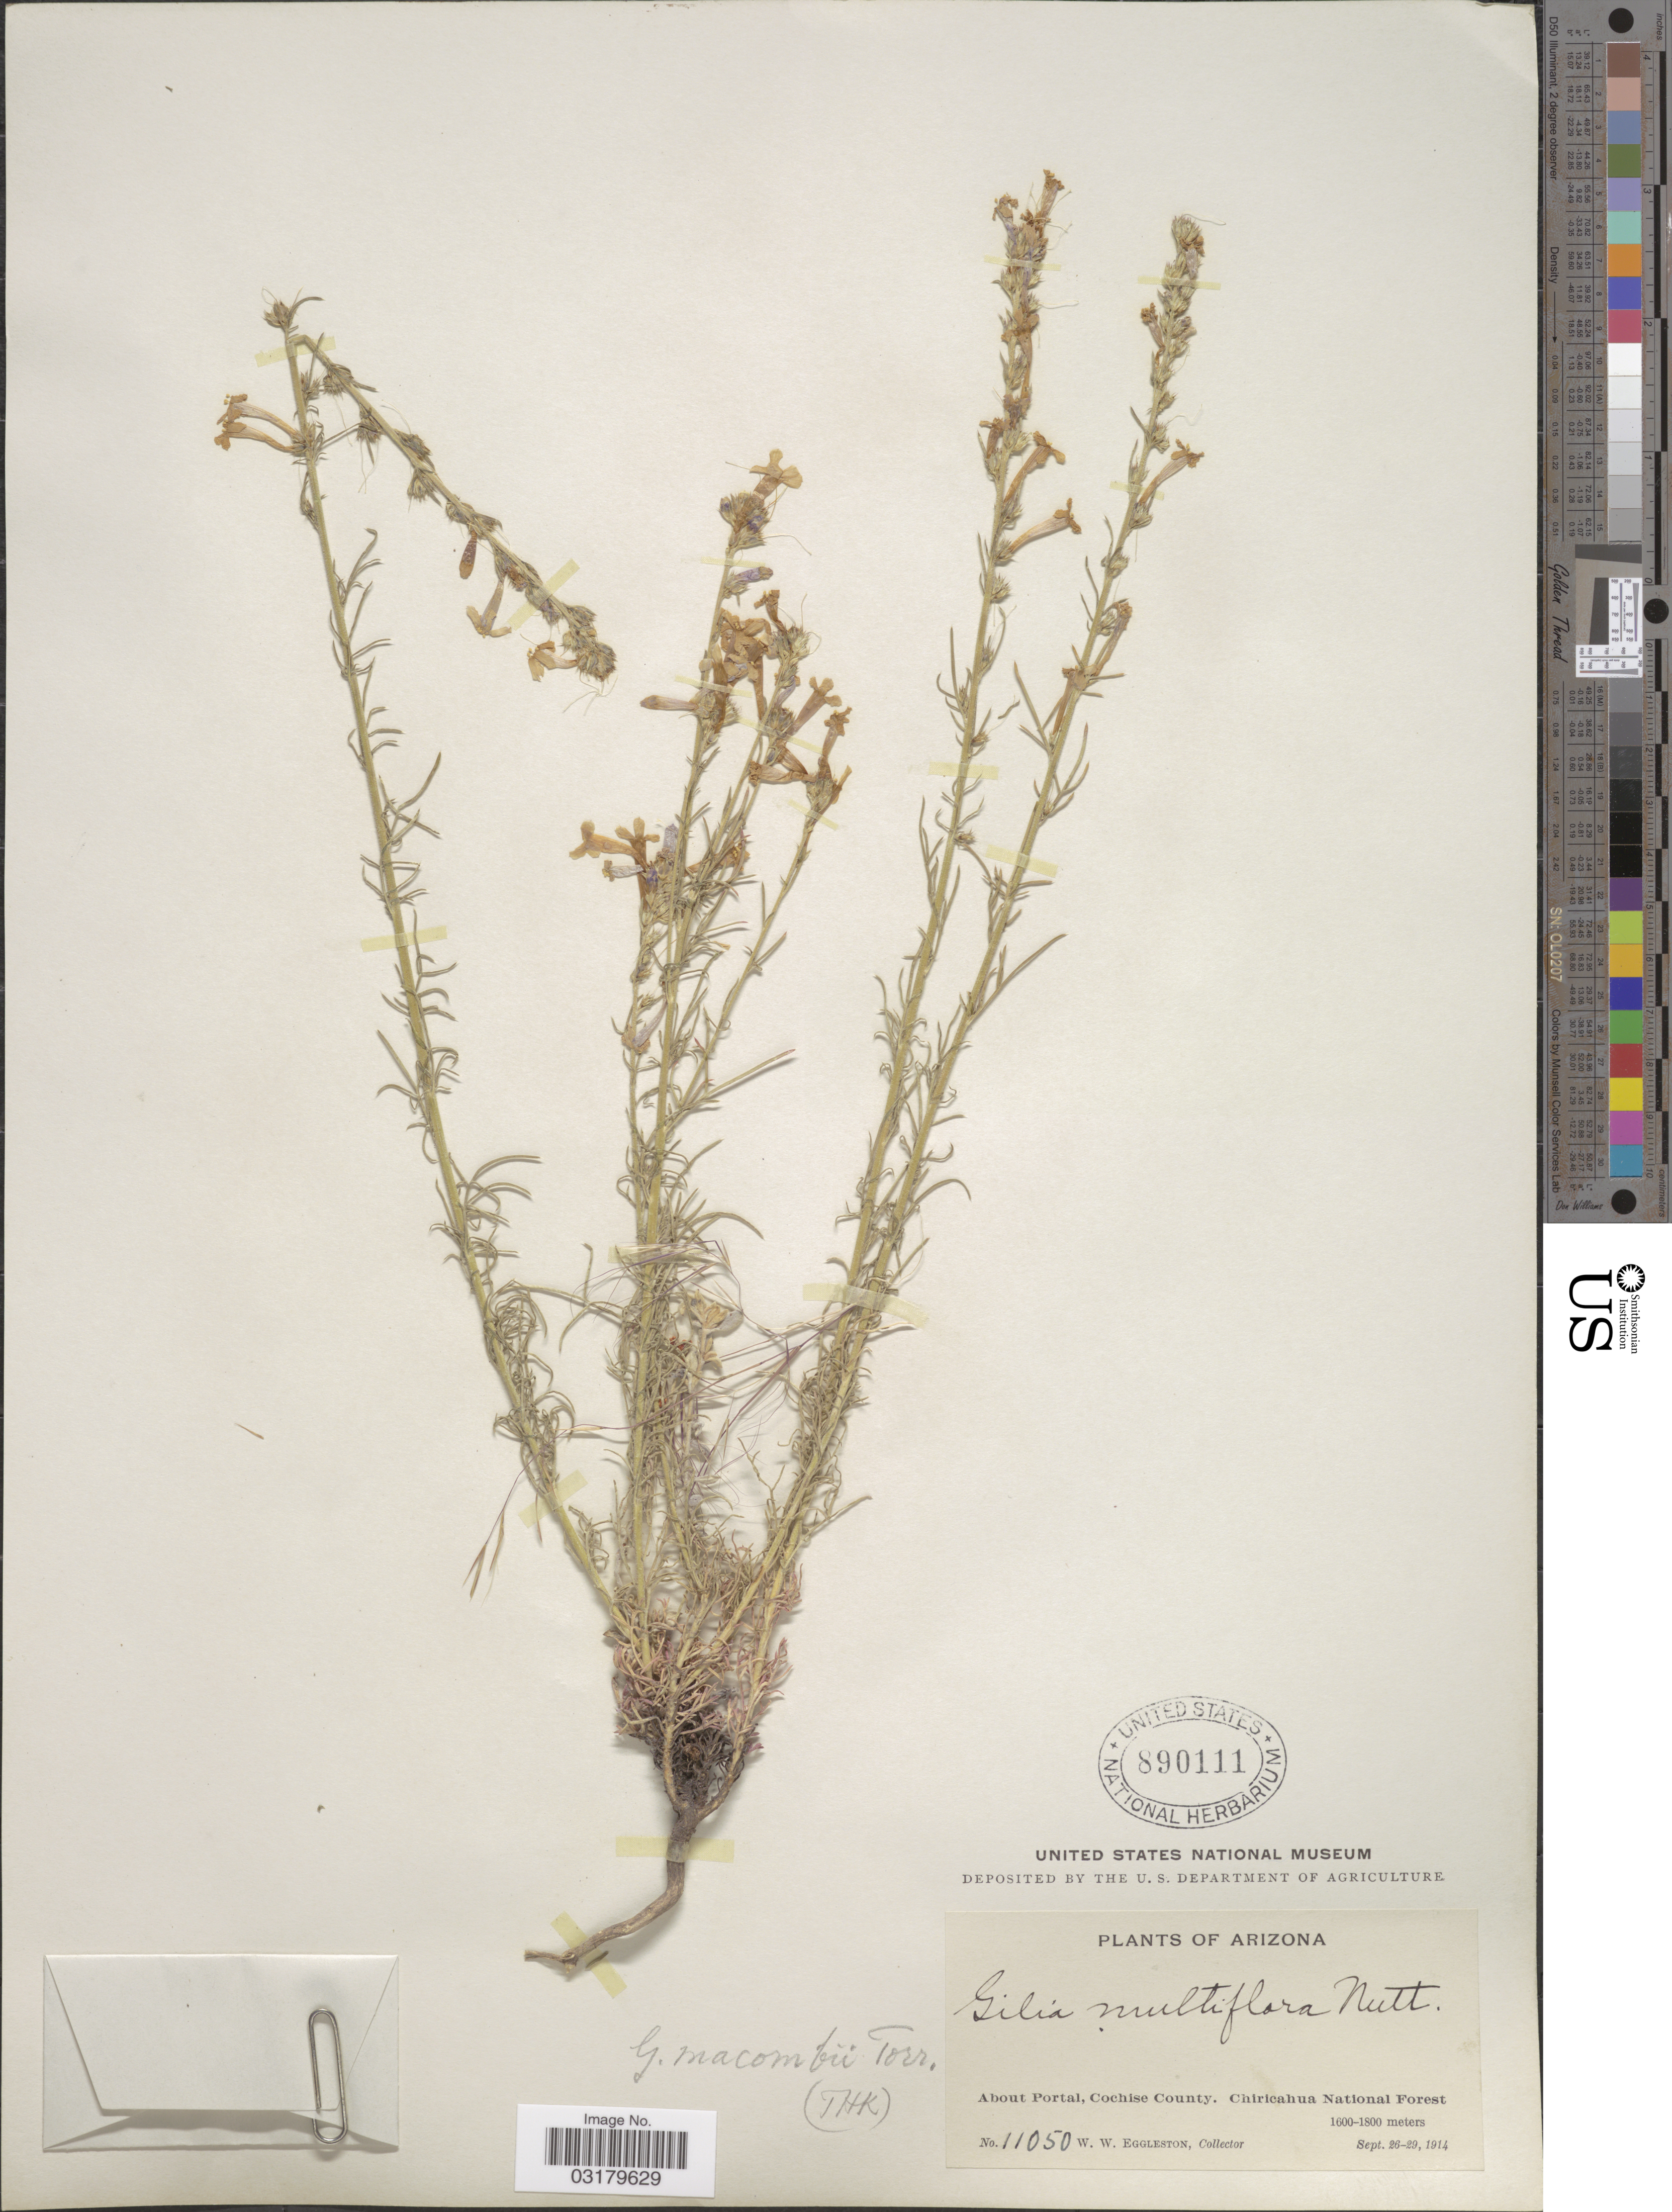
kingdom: Plantae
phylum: Tracheophyta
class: Magnoliopsida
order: Ericales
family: Polemoniaceae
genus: Ipomopsis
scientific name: Ipomopsis macombii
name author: (Torr. ex A. Gray) V.E. Grant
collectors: W. W. Eggleston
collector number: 11050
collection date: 1914-09-26/1914-09-29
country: United States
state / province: Arizona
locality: About Portal, Cochise County, Chiricahua National Forest.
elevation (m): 1600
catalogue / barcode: US 890111